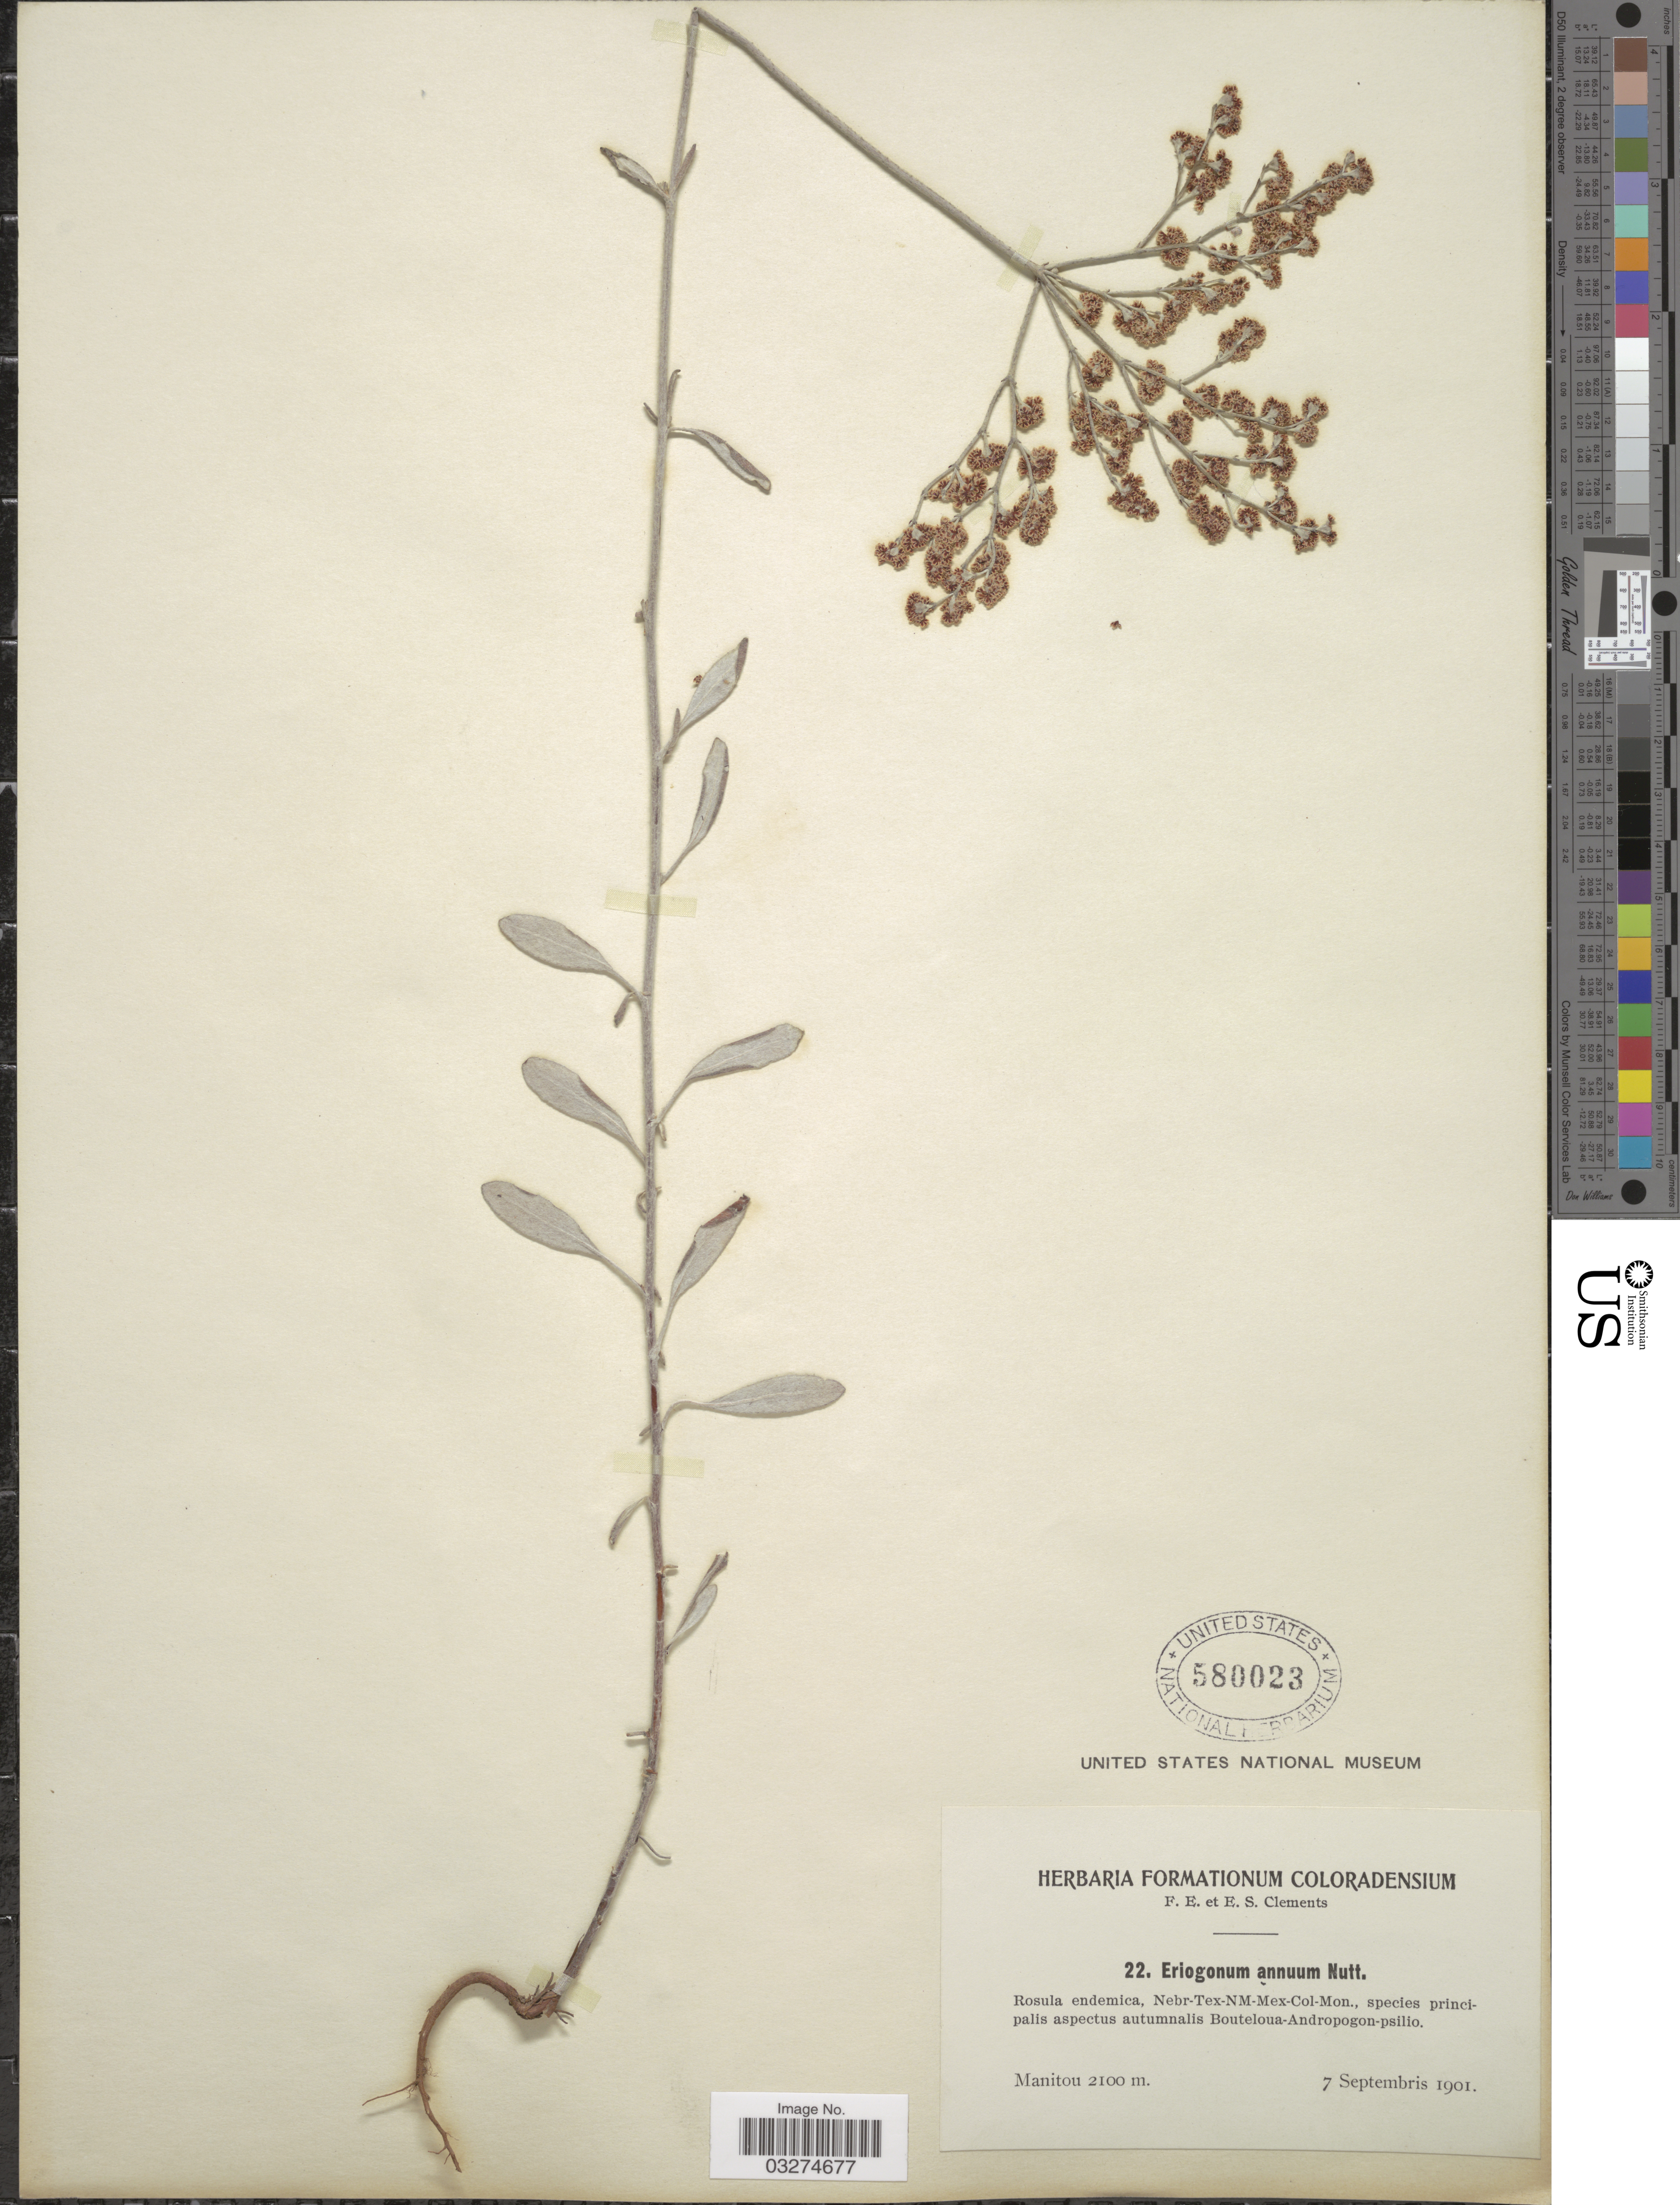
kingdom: Plantae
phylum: Tracheophyta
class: Magnoliopsida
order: Caryophyllales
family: Polygonaceae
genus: Eriogonum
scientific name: Eriogonum annuum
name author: Nutt.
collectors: F. E. Clements & E. S. Clements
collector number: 22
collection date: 1901-09-07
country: United States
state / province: Colorado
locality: Manitou.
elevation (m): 2100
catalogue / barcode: US 580023